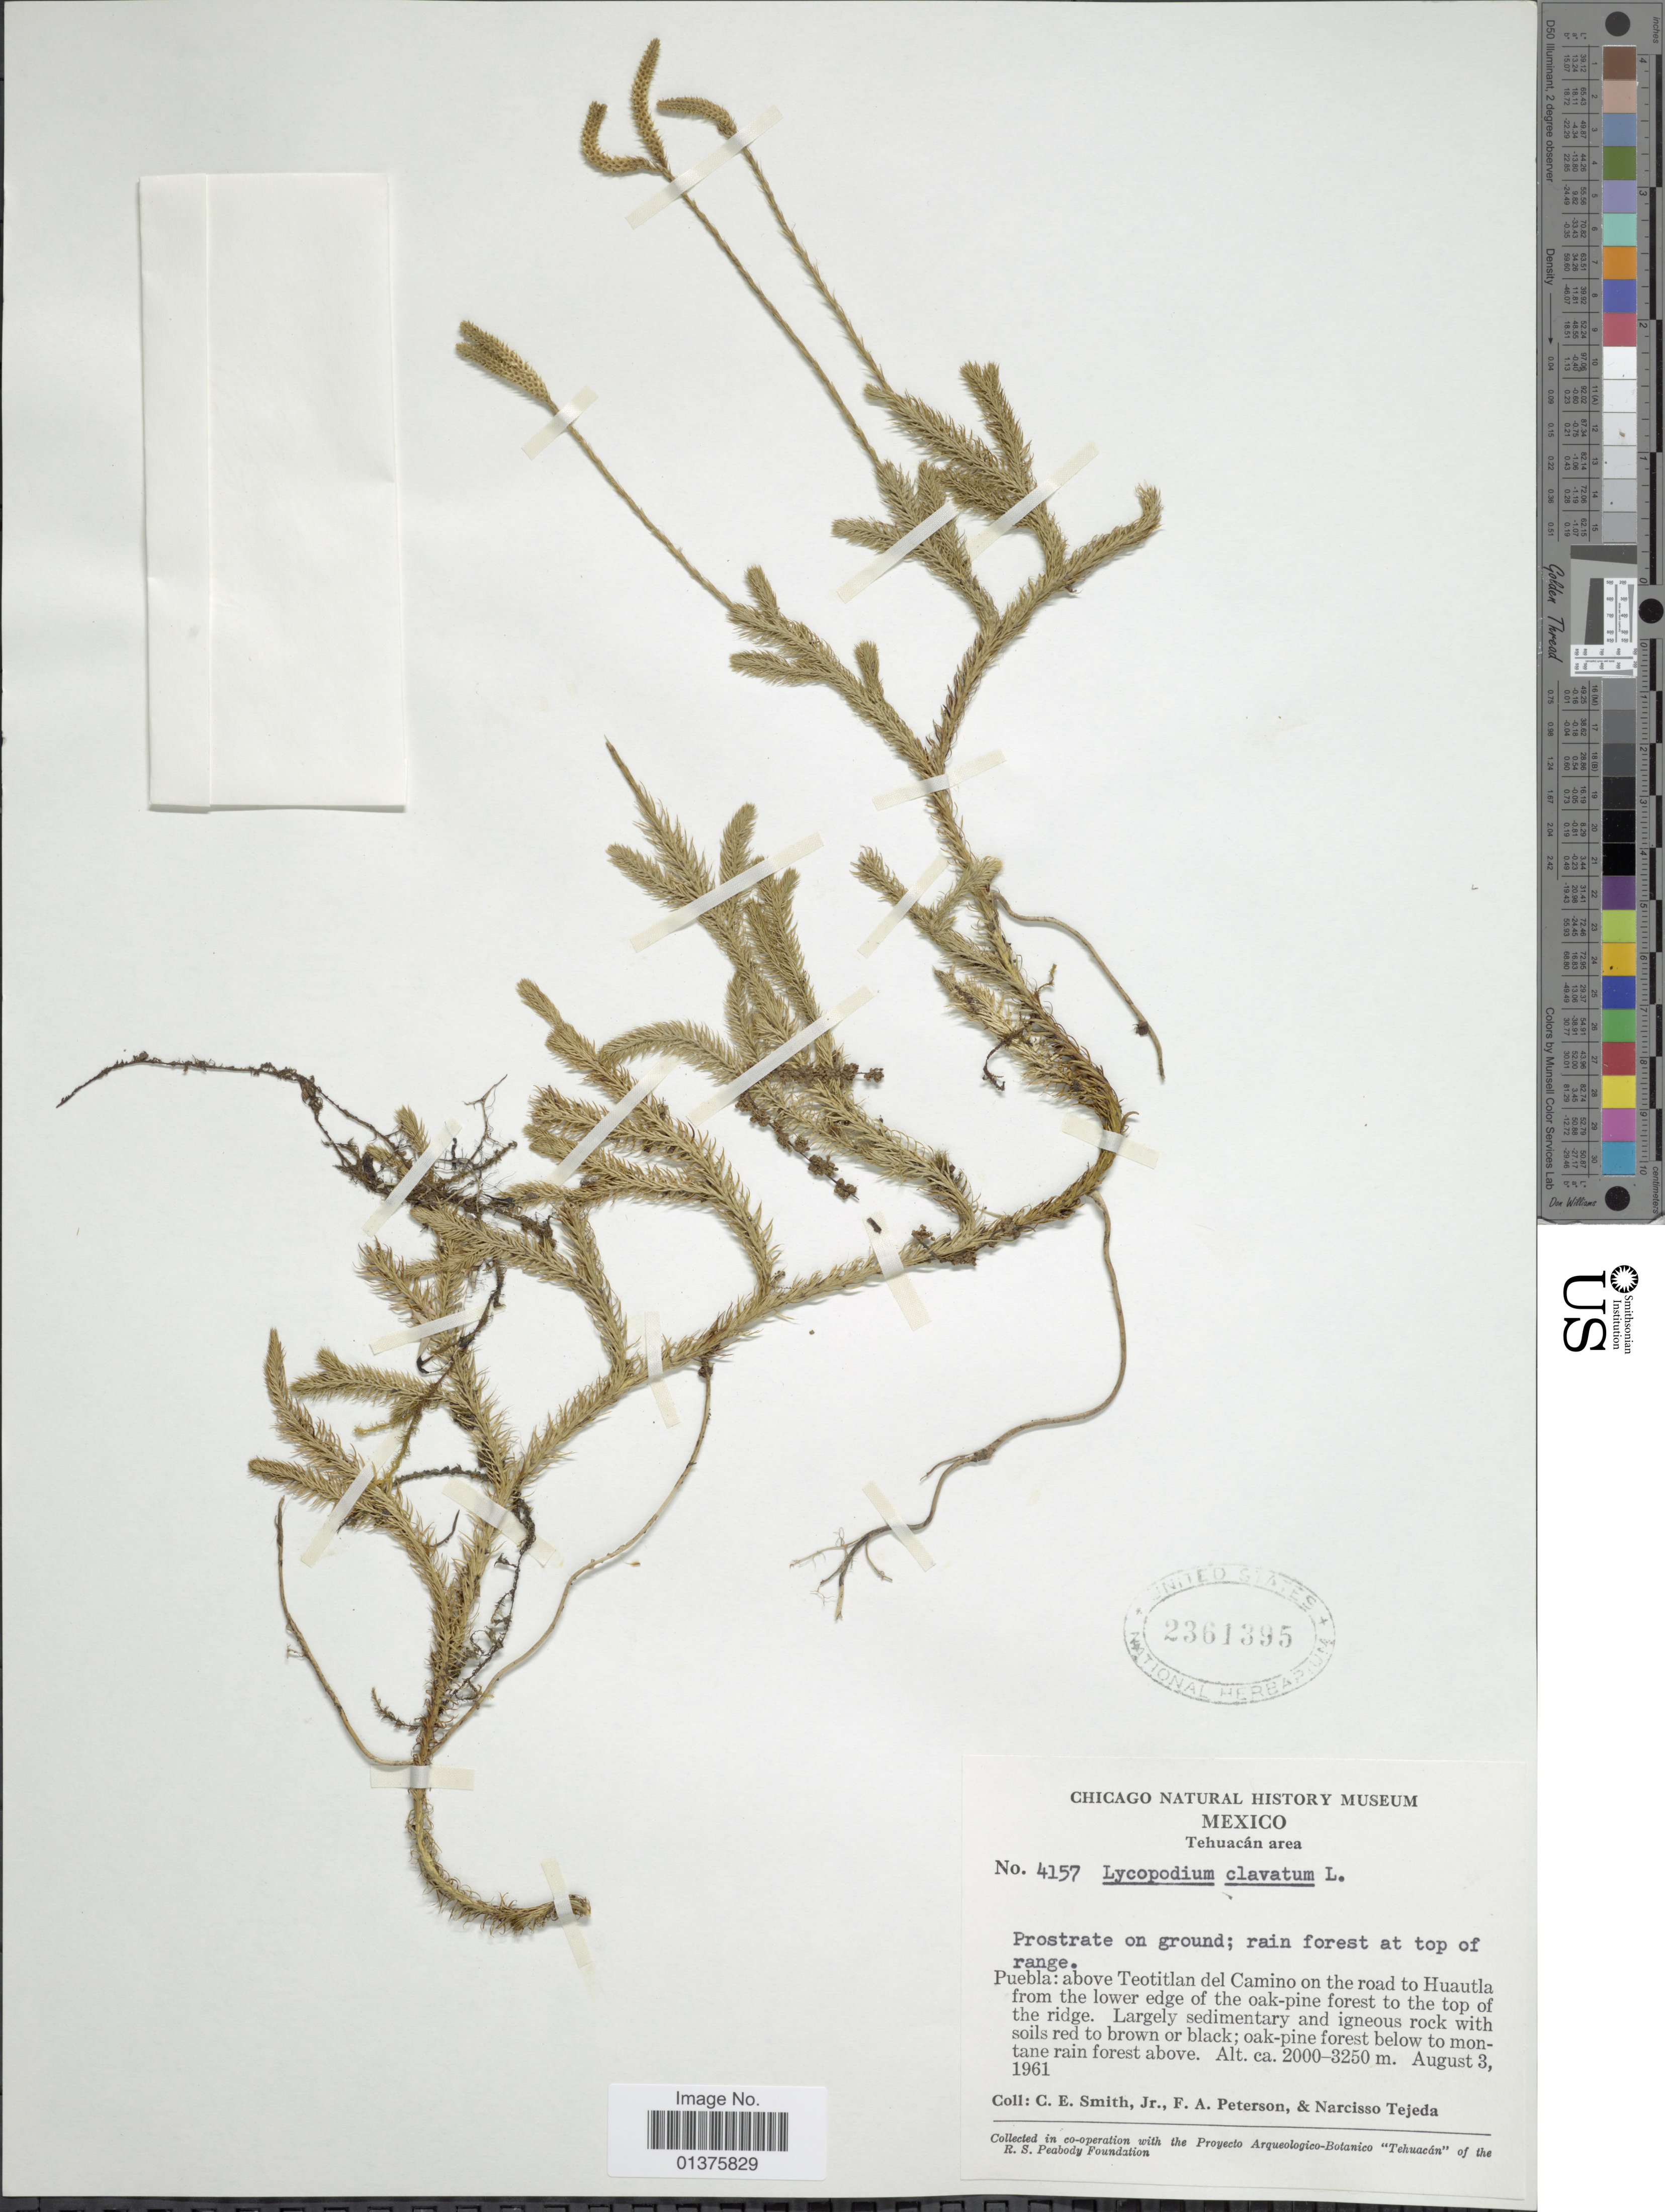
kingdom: Plantae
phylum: Tracheophyta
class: Lycopodiopsida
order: Lycopodiales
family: Lycopodiaceae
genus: Lycopodium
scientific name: Lycopodium clavatum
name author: L.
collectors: C. E. Smith Jr., F. A. Peterson & N. Tejeda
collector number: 4157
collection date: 1961-08-03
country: Mexico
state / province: Puebla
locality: Prostate on ground; rain forest at top of range, Puebla: above Teotitlan del Camino on the road to Huanutla from the lower edge of the oak pine forest to the top of the ridge, Tehuacán area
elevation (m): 2000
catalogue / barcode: US 2361395